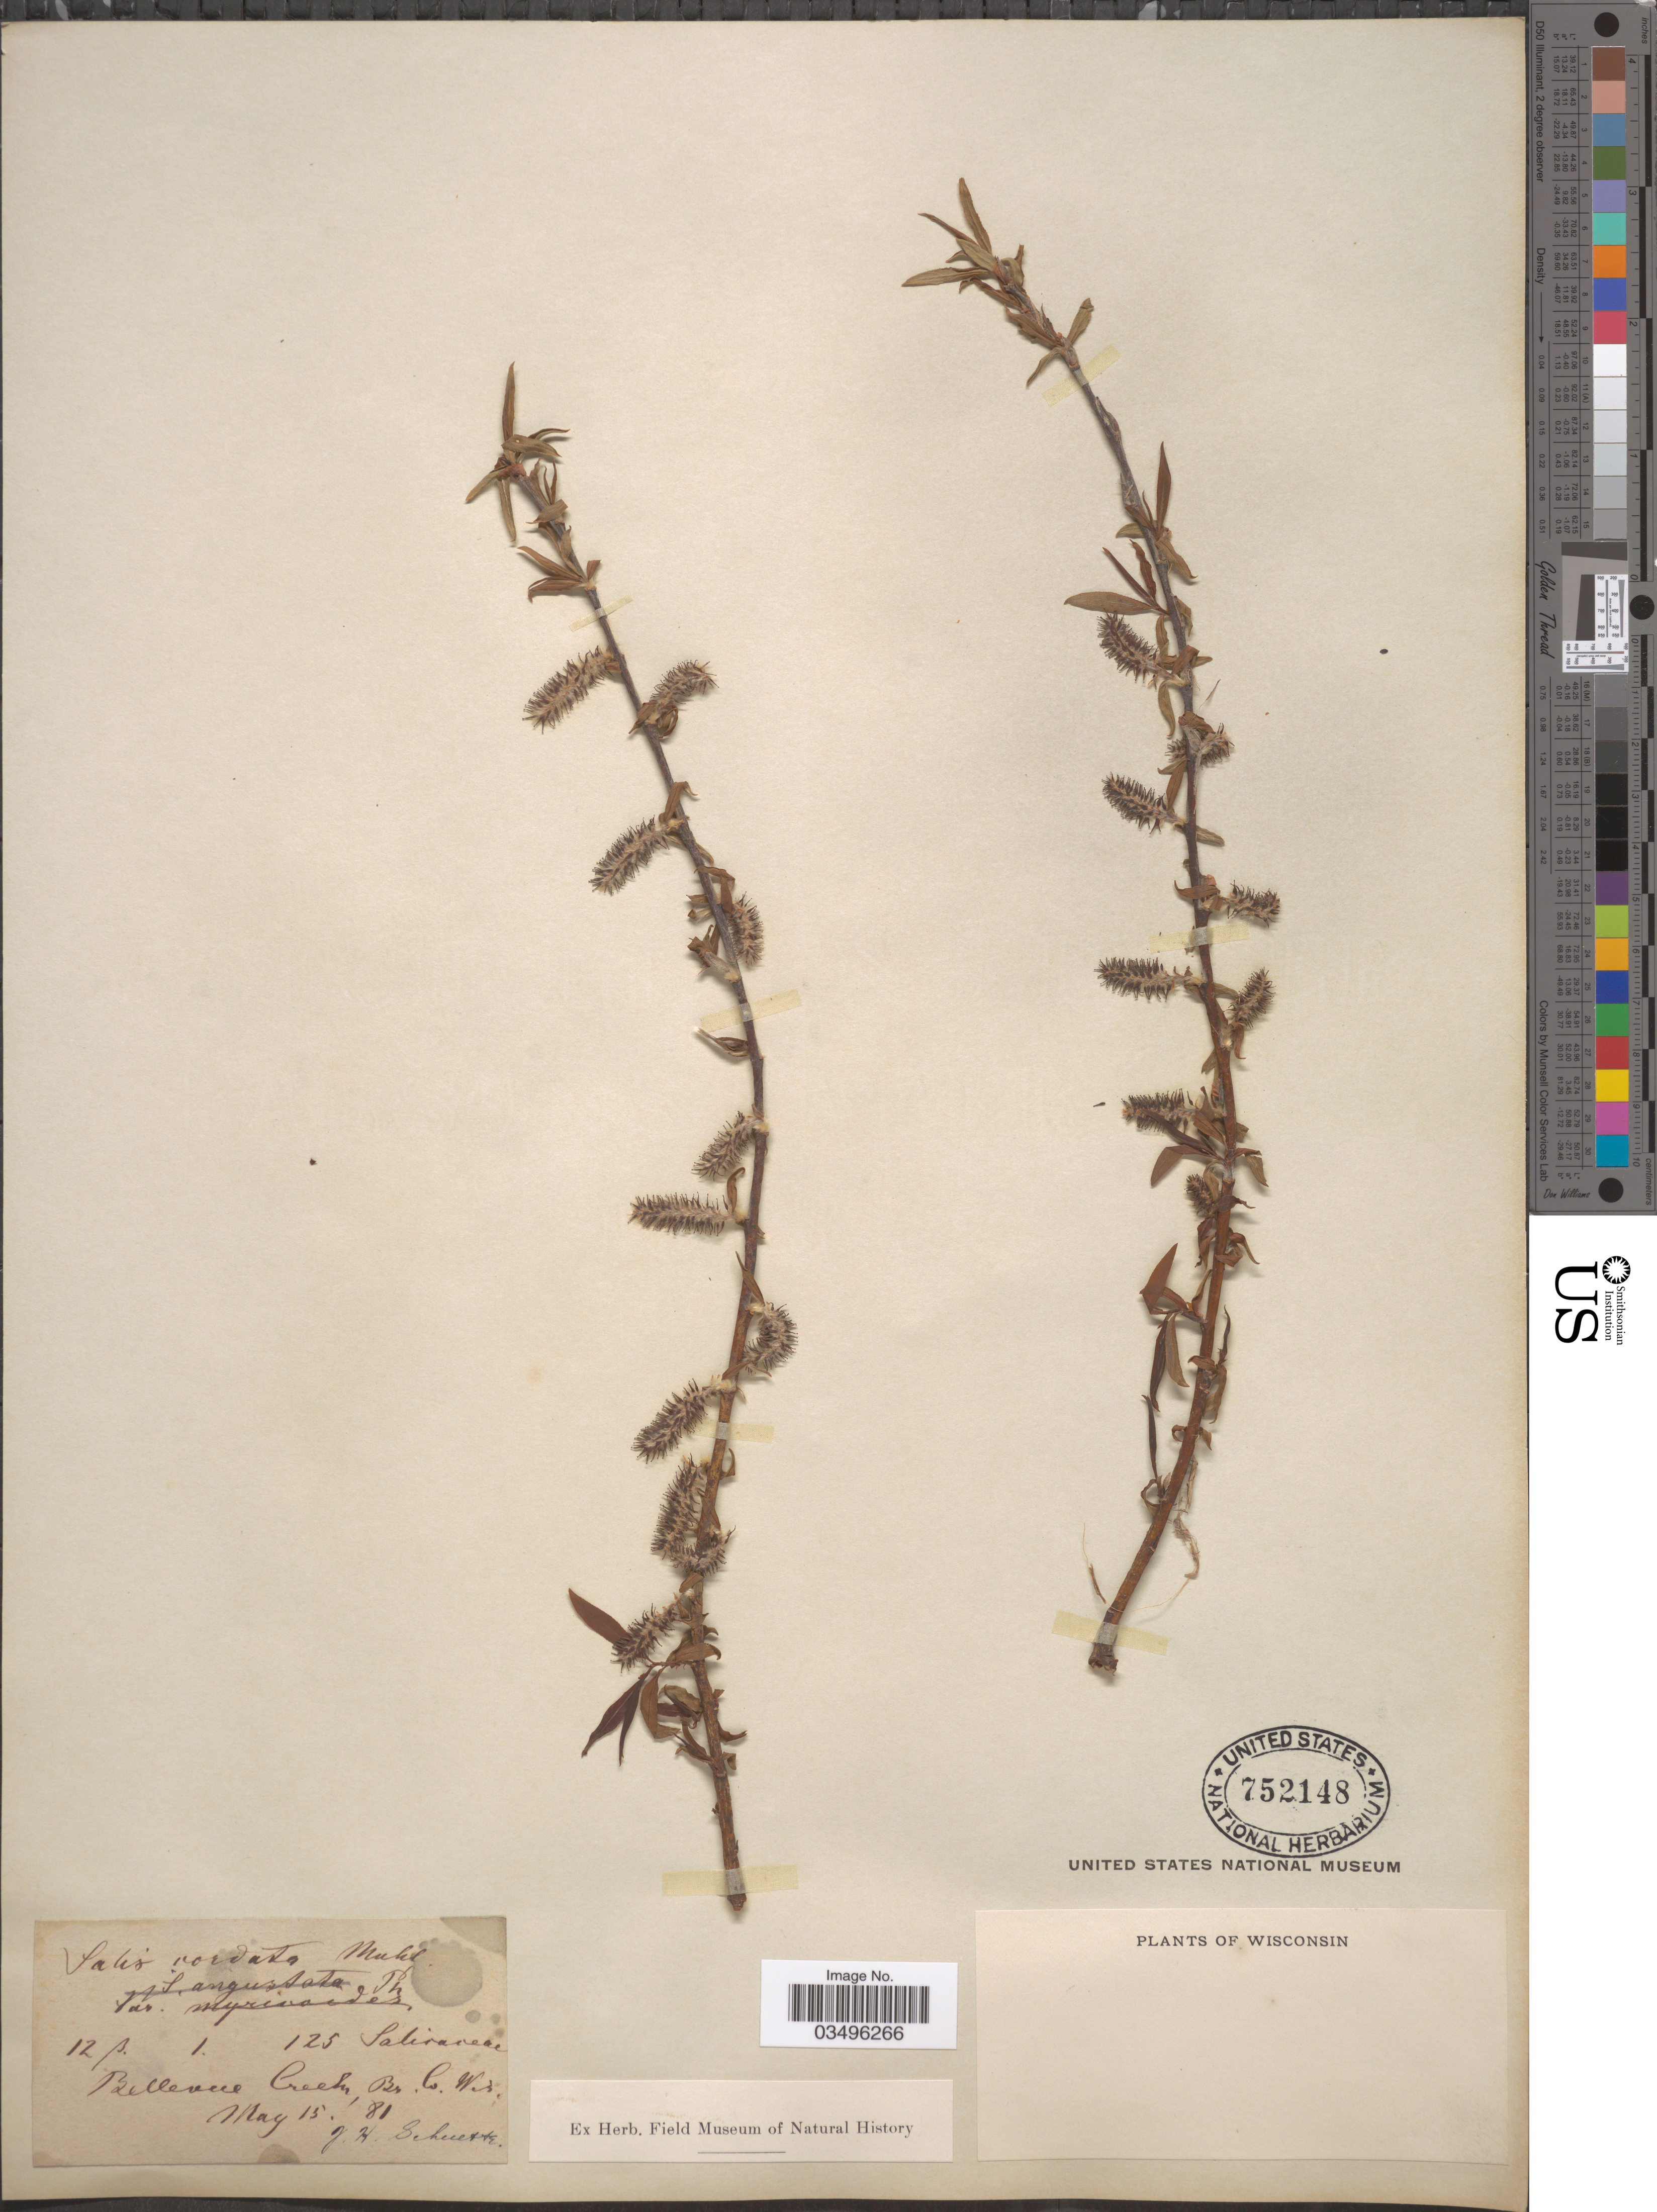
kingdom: Plantae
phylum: Tracheophyta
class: Magnoliopsida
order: Malpighiales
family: Salicaceae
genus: Salix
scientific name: Salix cordata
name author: Michx.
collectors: J. H. Schuette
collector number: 1/125?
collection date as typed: Transcribed d/m/y: 15/5/81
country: United States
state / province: Wisconsin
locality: Bellevue Creek, Br. Co.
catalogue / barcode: US 752148